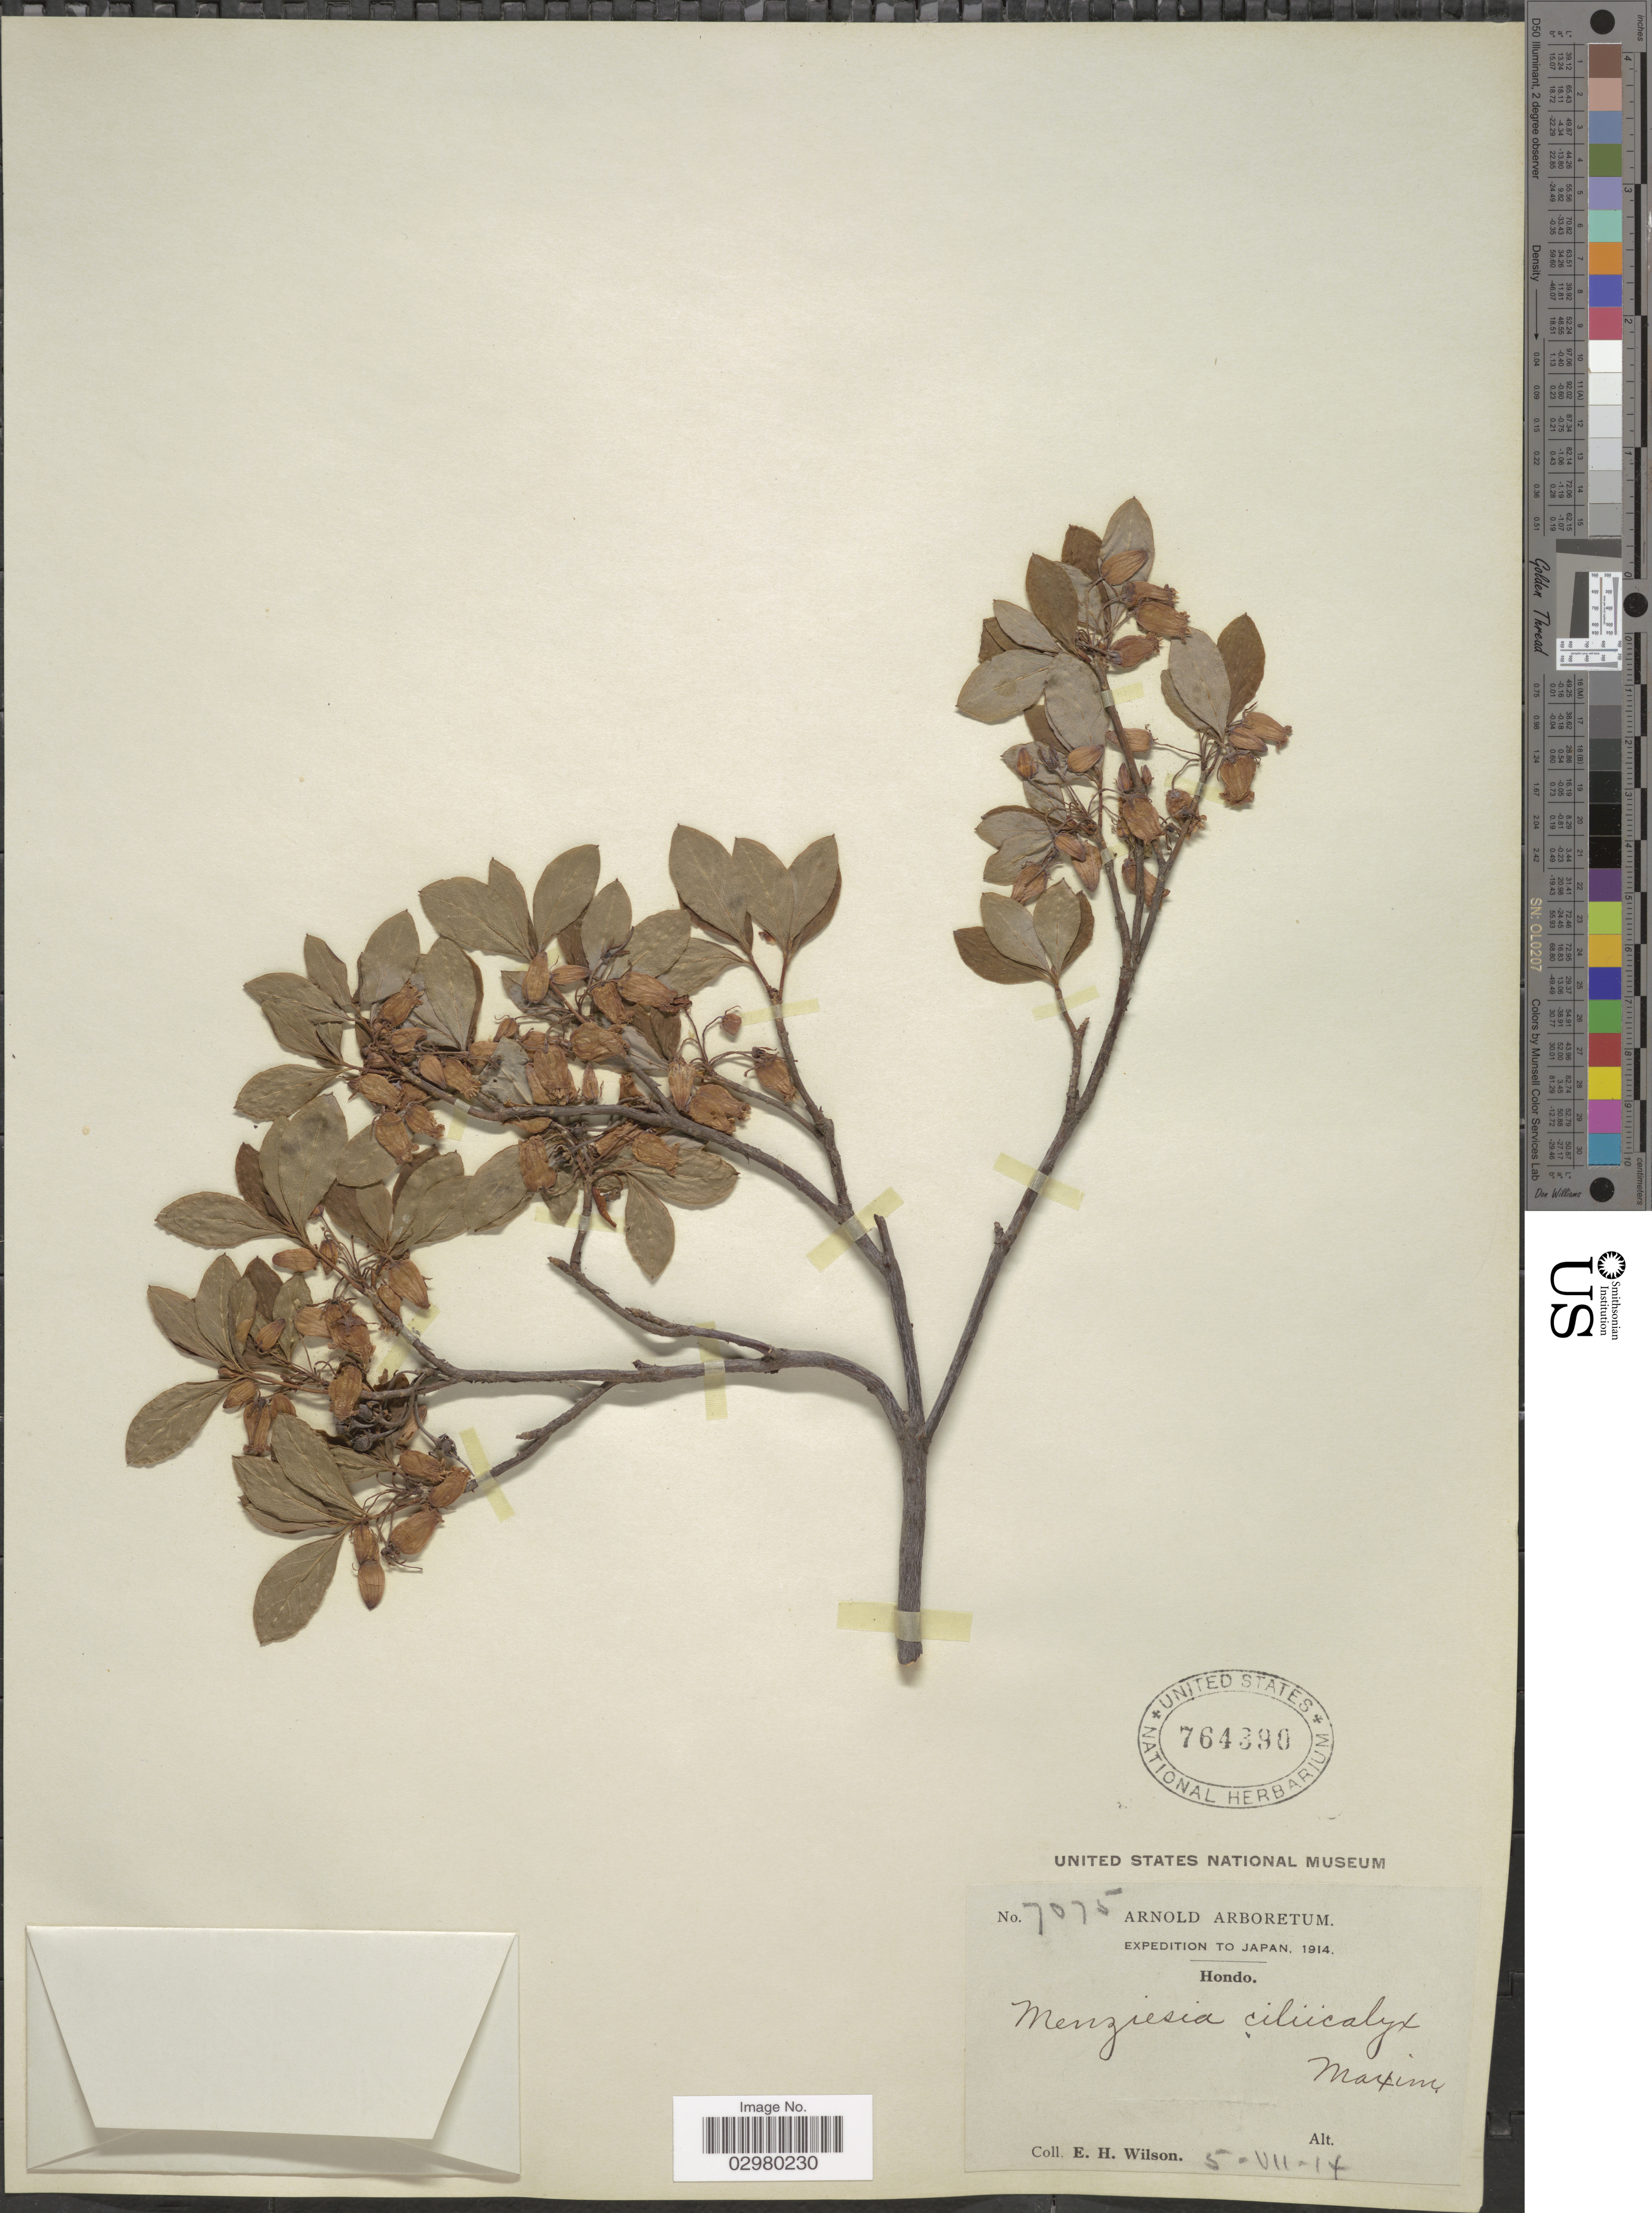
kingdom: Plantae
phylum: Tracheophyta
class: Magnoliopsida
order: Ericales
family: Ericaceae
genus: Menziesia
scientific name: Menziesia ciliicalyx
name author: Maxim.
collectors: E. Wilson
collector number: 7075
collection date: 1914-07-05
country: Japan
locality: Hondo.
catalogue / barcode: US 764390